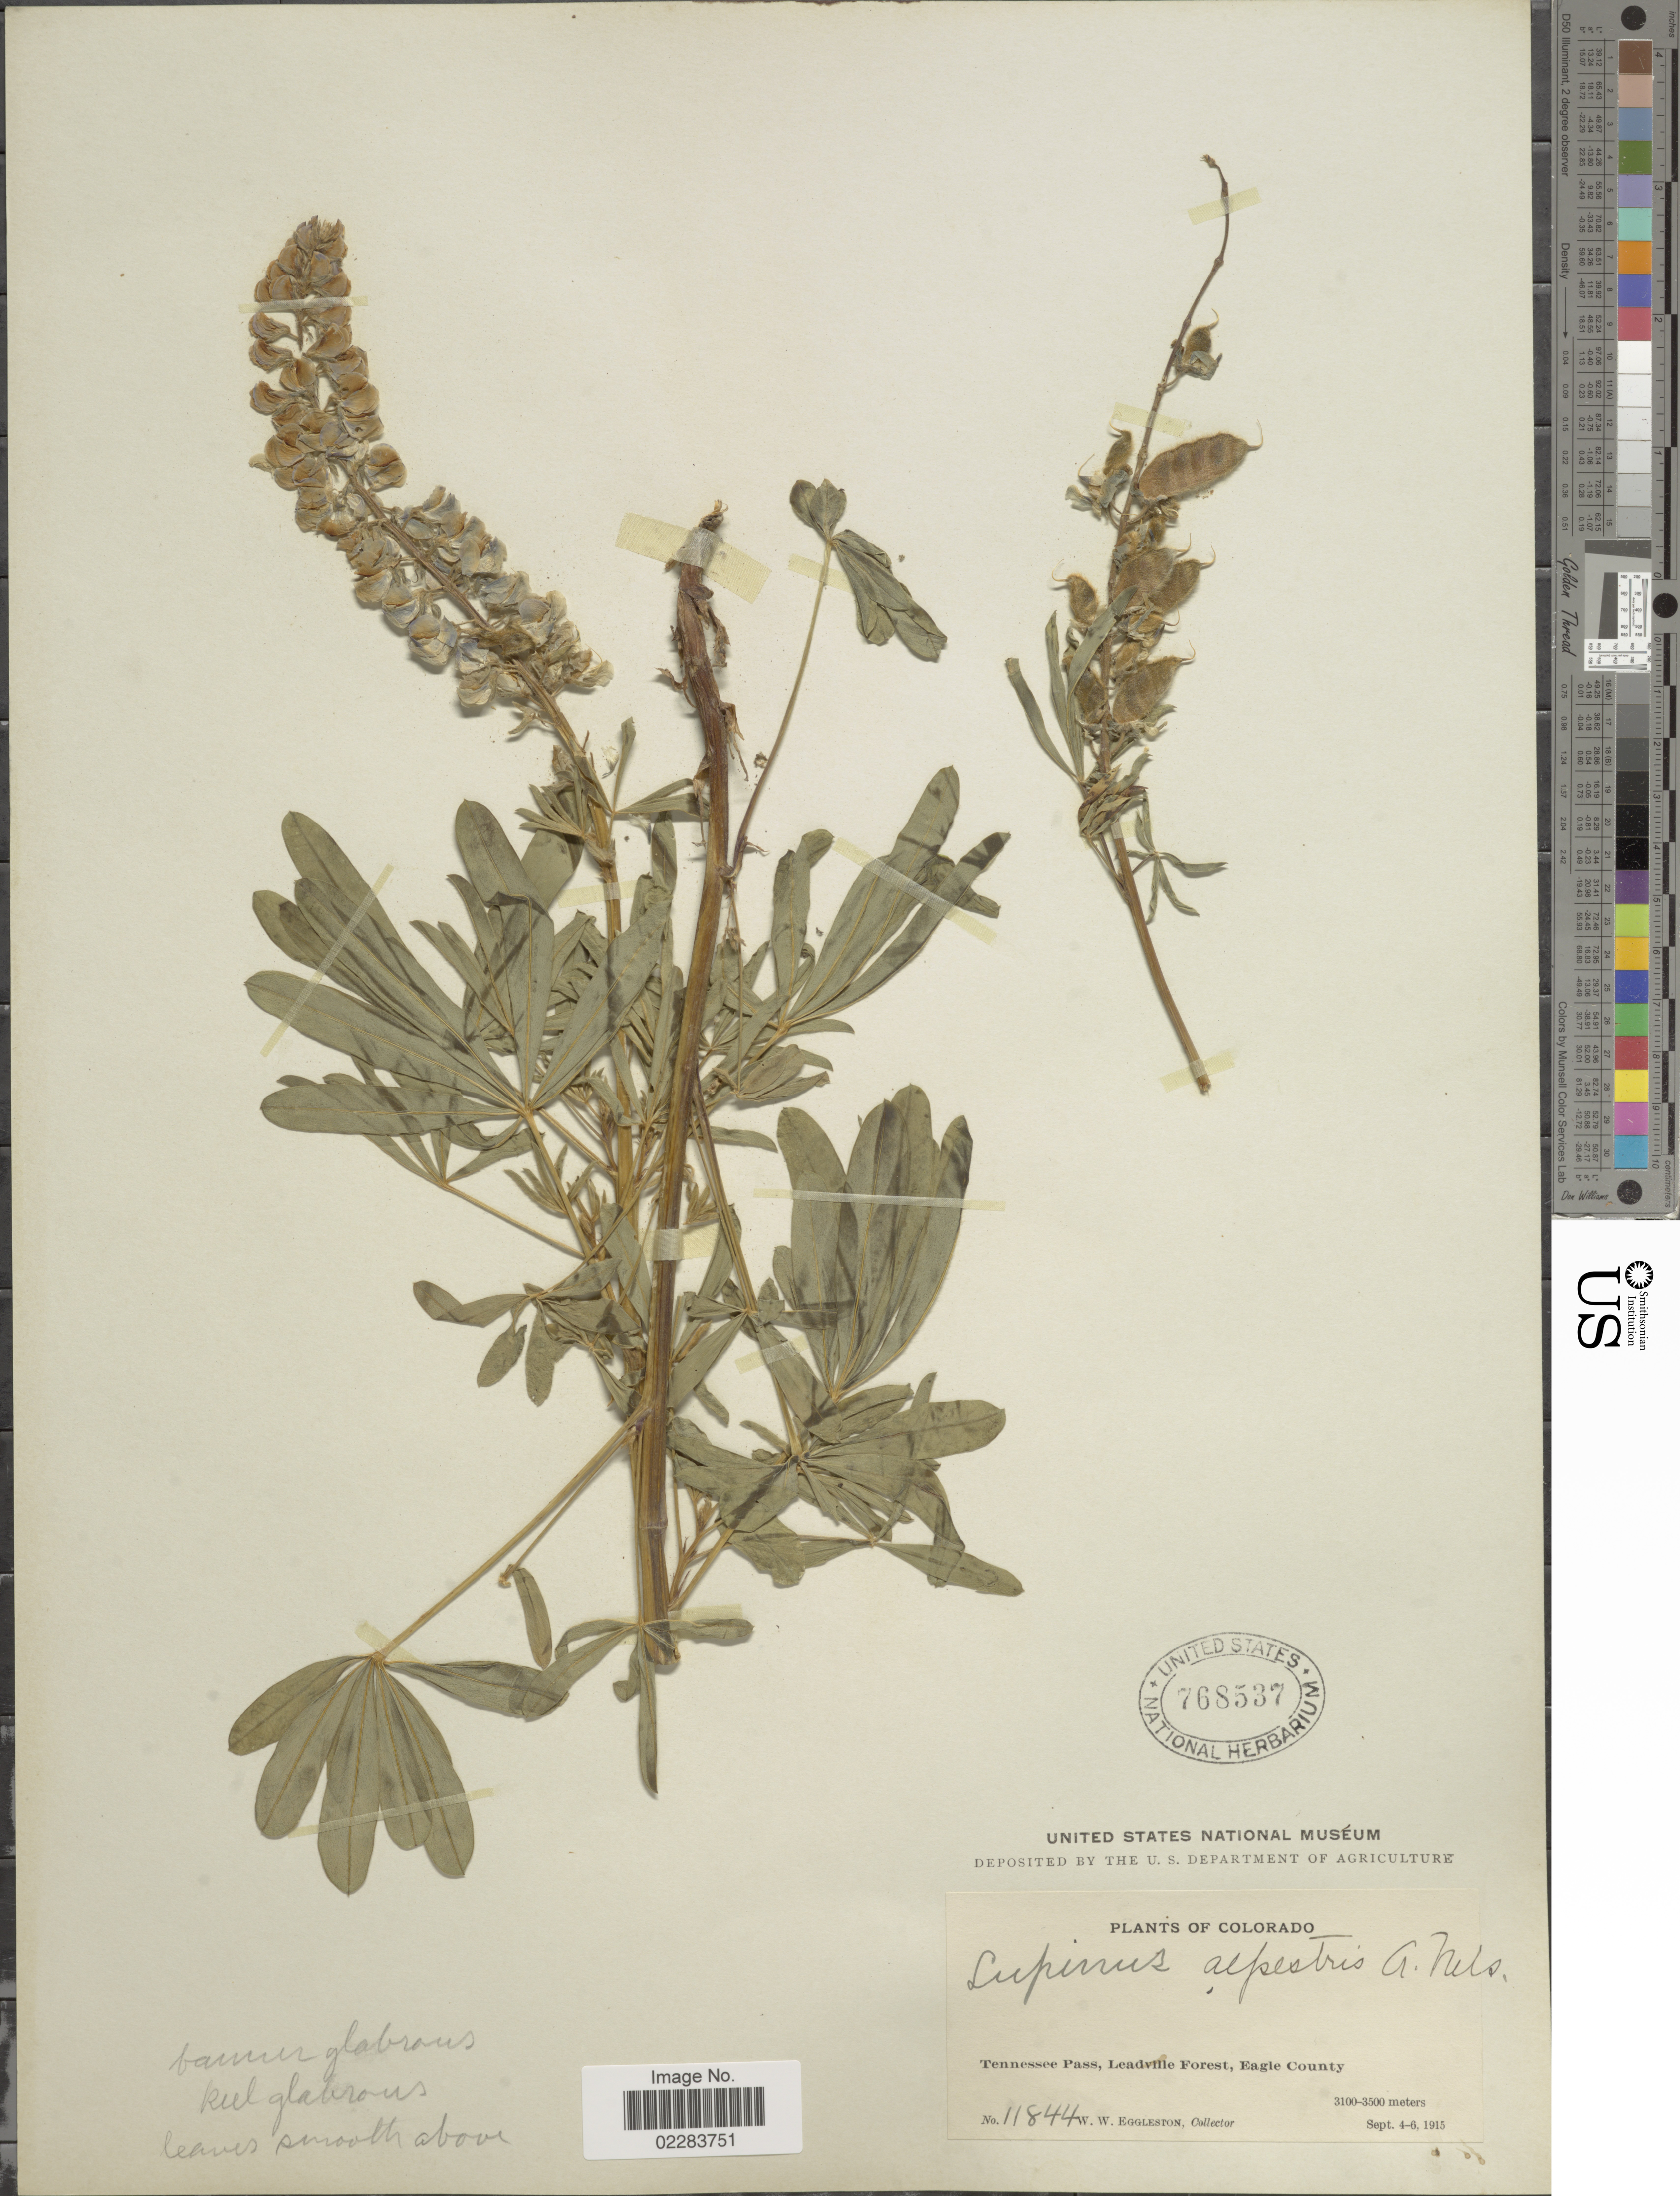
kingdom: Plantae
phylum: Tracheophyta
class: Magnoliopsida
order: Fabales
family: Fabaceae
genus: Lupinus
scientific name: Lupinus alpestris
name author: A. Nelson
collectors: W. W. Eggleston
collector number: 11844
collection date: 1915-09-04/1915-09-06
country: United States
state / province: Colorado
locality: Tennessee Pass, Leadville Forest, Eagle County.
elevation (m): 3100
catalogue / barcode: US 768537